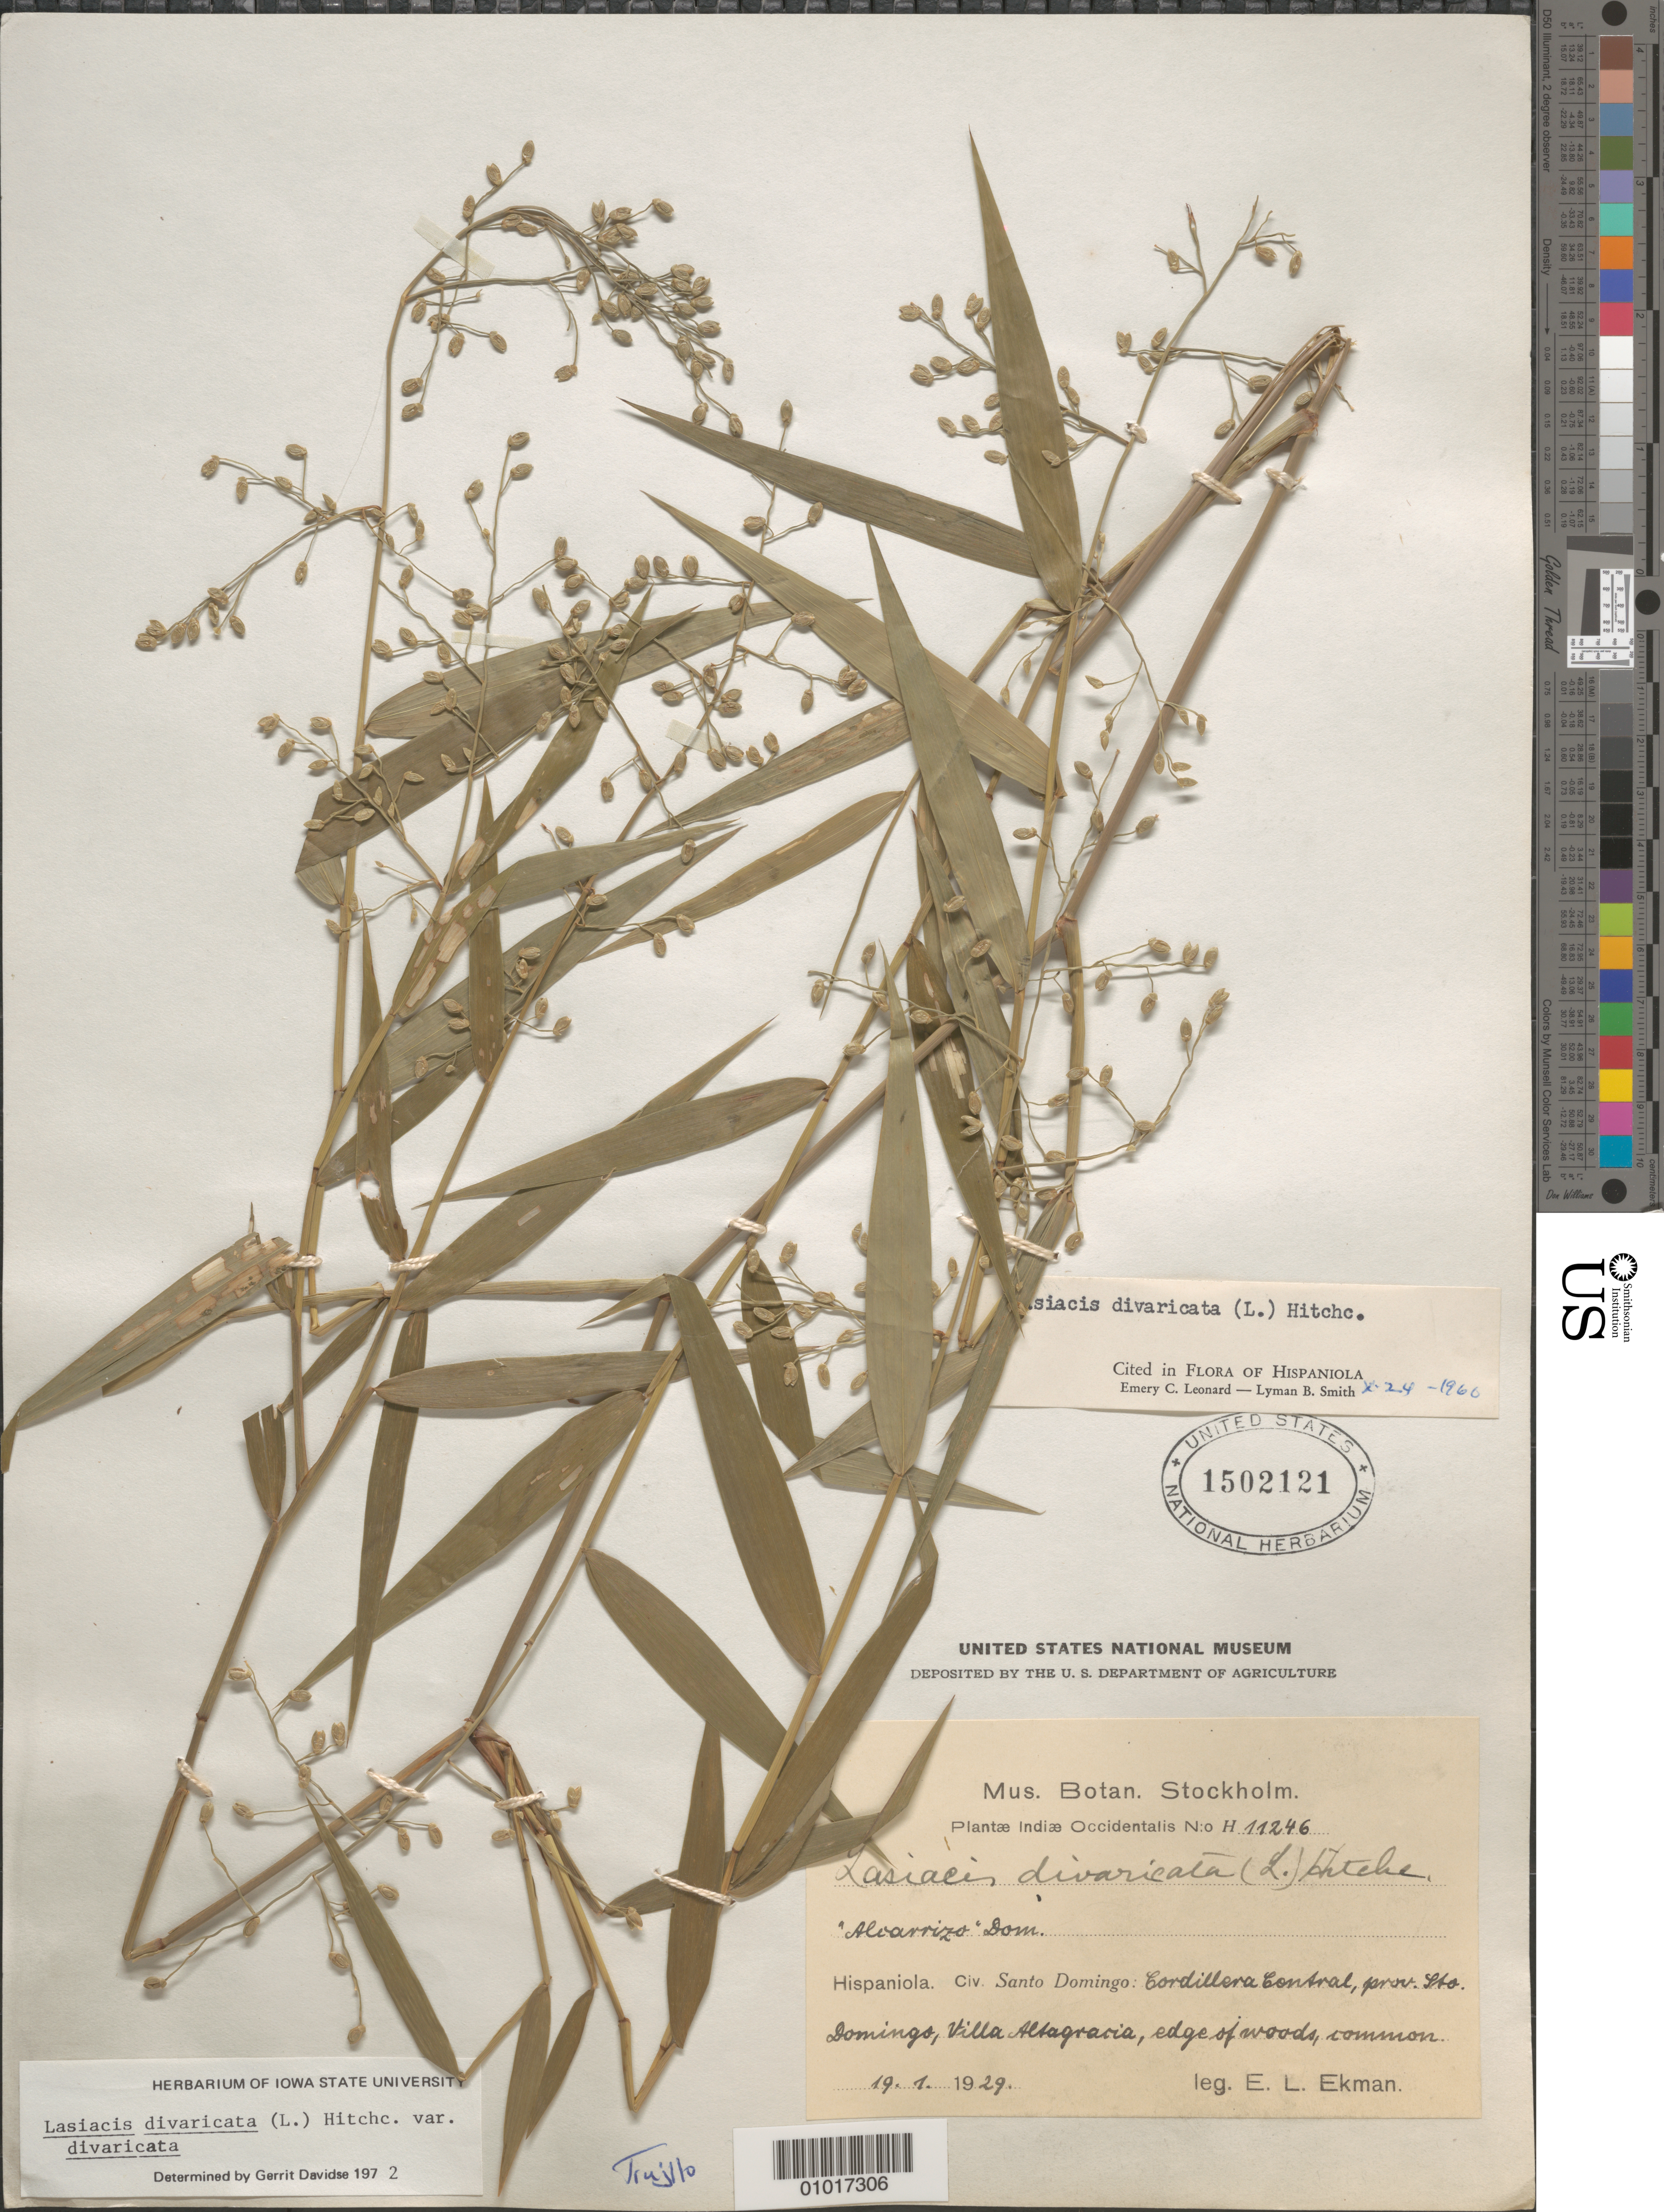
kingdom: Plantae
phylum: Tracheophyta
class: Liliopsida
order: Poales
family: Poaceae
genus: Lasiacis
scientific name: Lasiacis divaricata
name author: (L.) Hitchc.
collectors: E. L. Ekman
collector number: H 11246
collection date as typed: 19 Jan 1929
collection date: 1929-01-19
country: Dominican Republic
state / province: La Vega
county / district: Santo Domingo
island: Hispaniola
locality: Cordillera Central, Villa Altagracia, edge of woods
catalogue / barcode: US 1502121